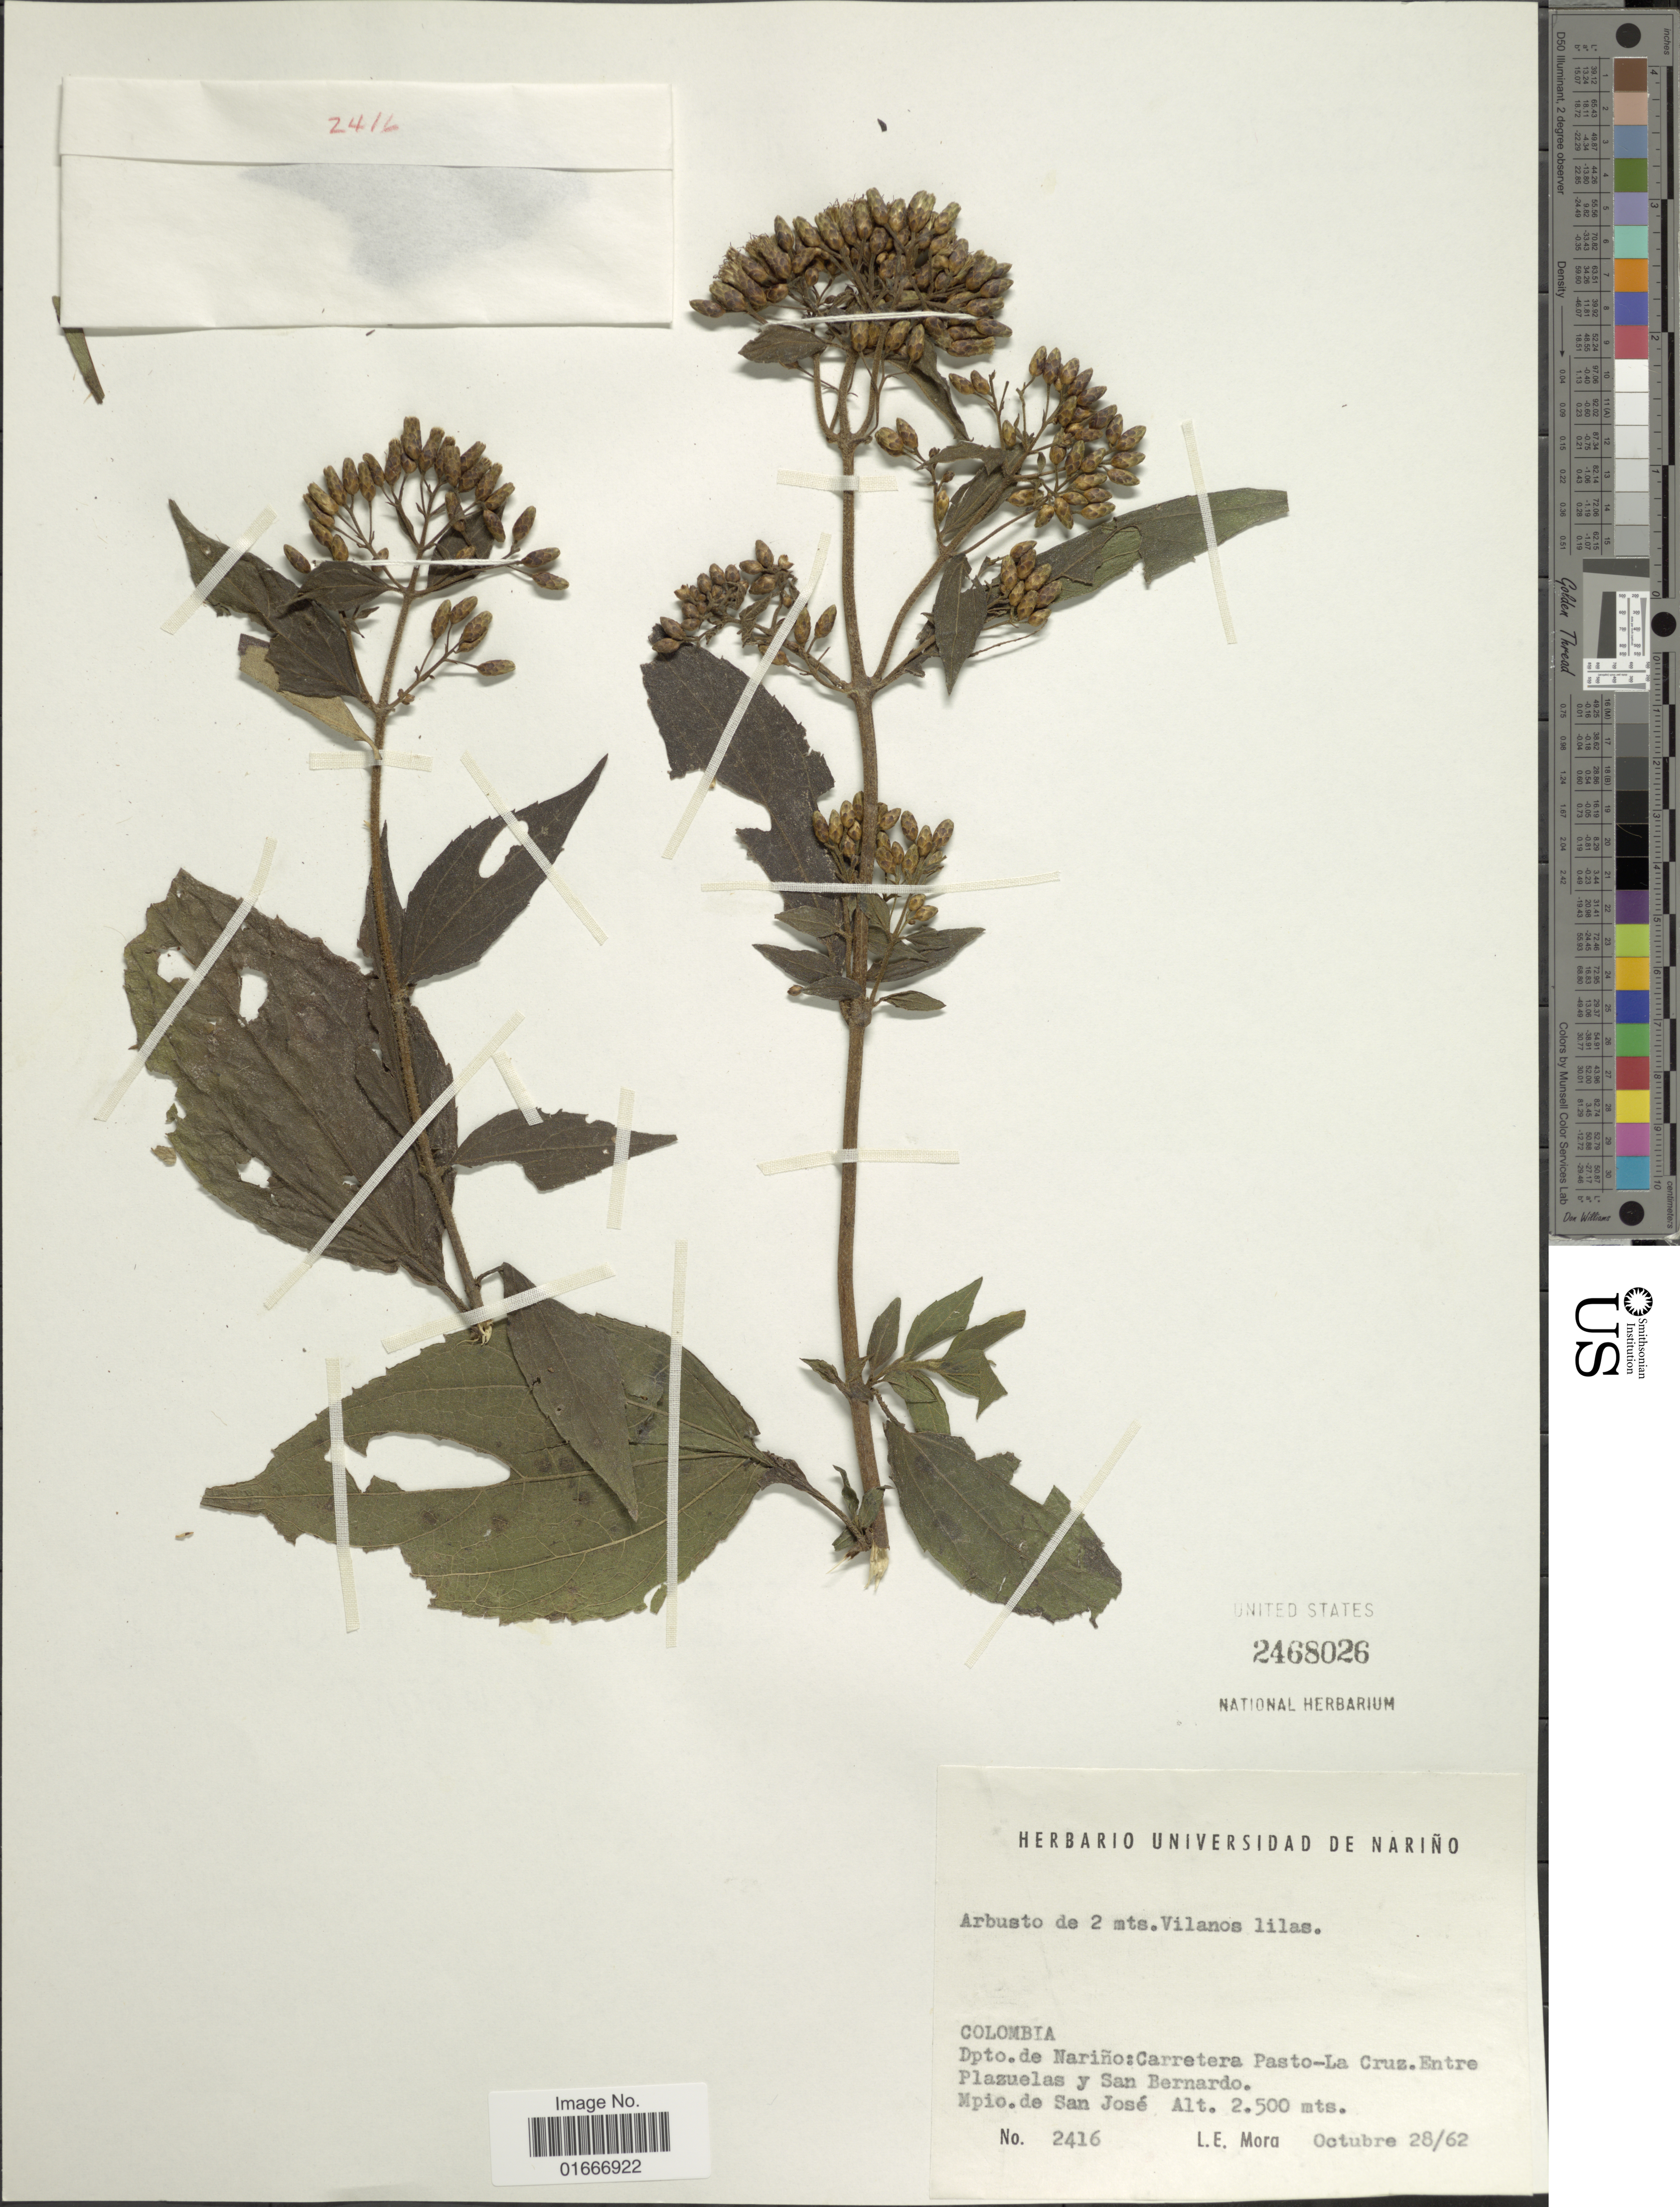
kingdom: Plantae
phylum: Tracheophyta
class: Magnoliopsida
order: Asterales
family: Asteraceae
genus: Chromolaena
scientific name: Chromolaena sp.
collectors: L. Mora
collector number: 2416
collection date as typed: Transcribed d/m/y: 28/10/62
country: Colombia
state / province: Nariño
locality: Colombia. Dpto. de Nariño: Carretera Pasto-La Cruz. Entre Plazuelas y San Bernardo. Mpio. de San Jose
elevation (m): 2500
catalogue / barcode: US 2468026